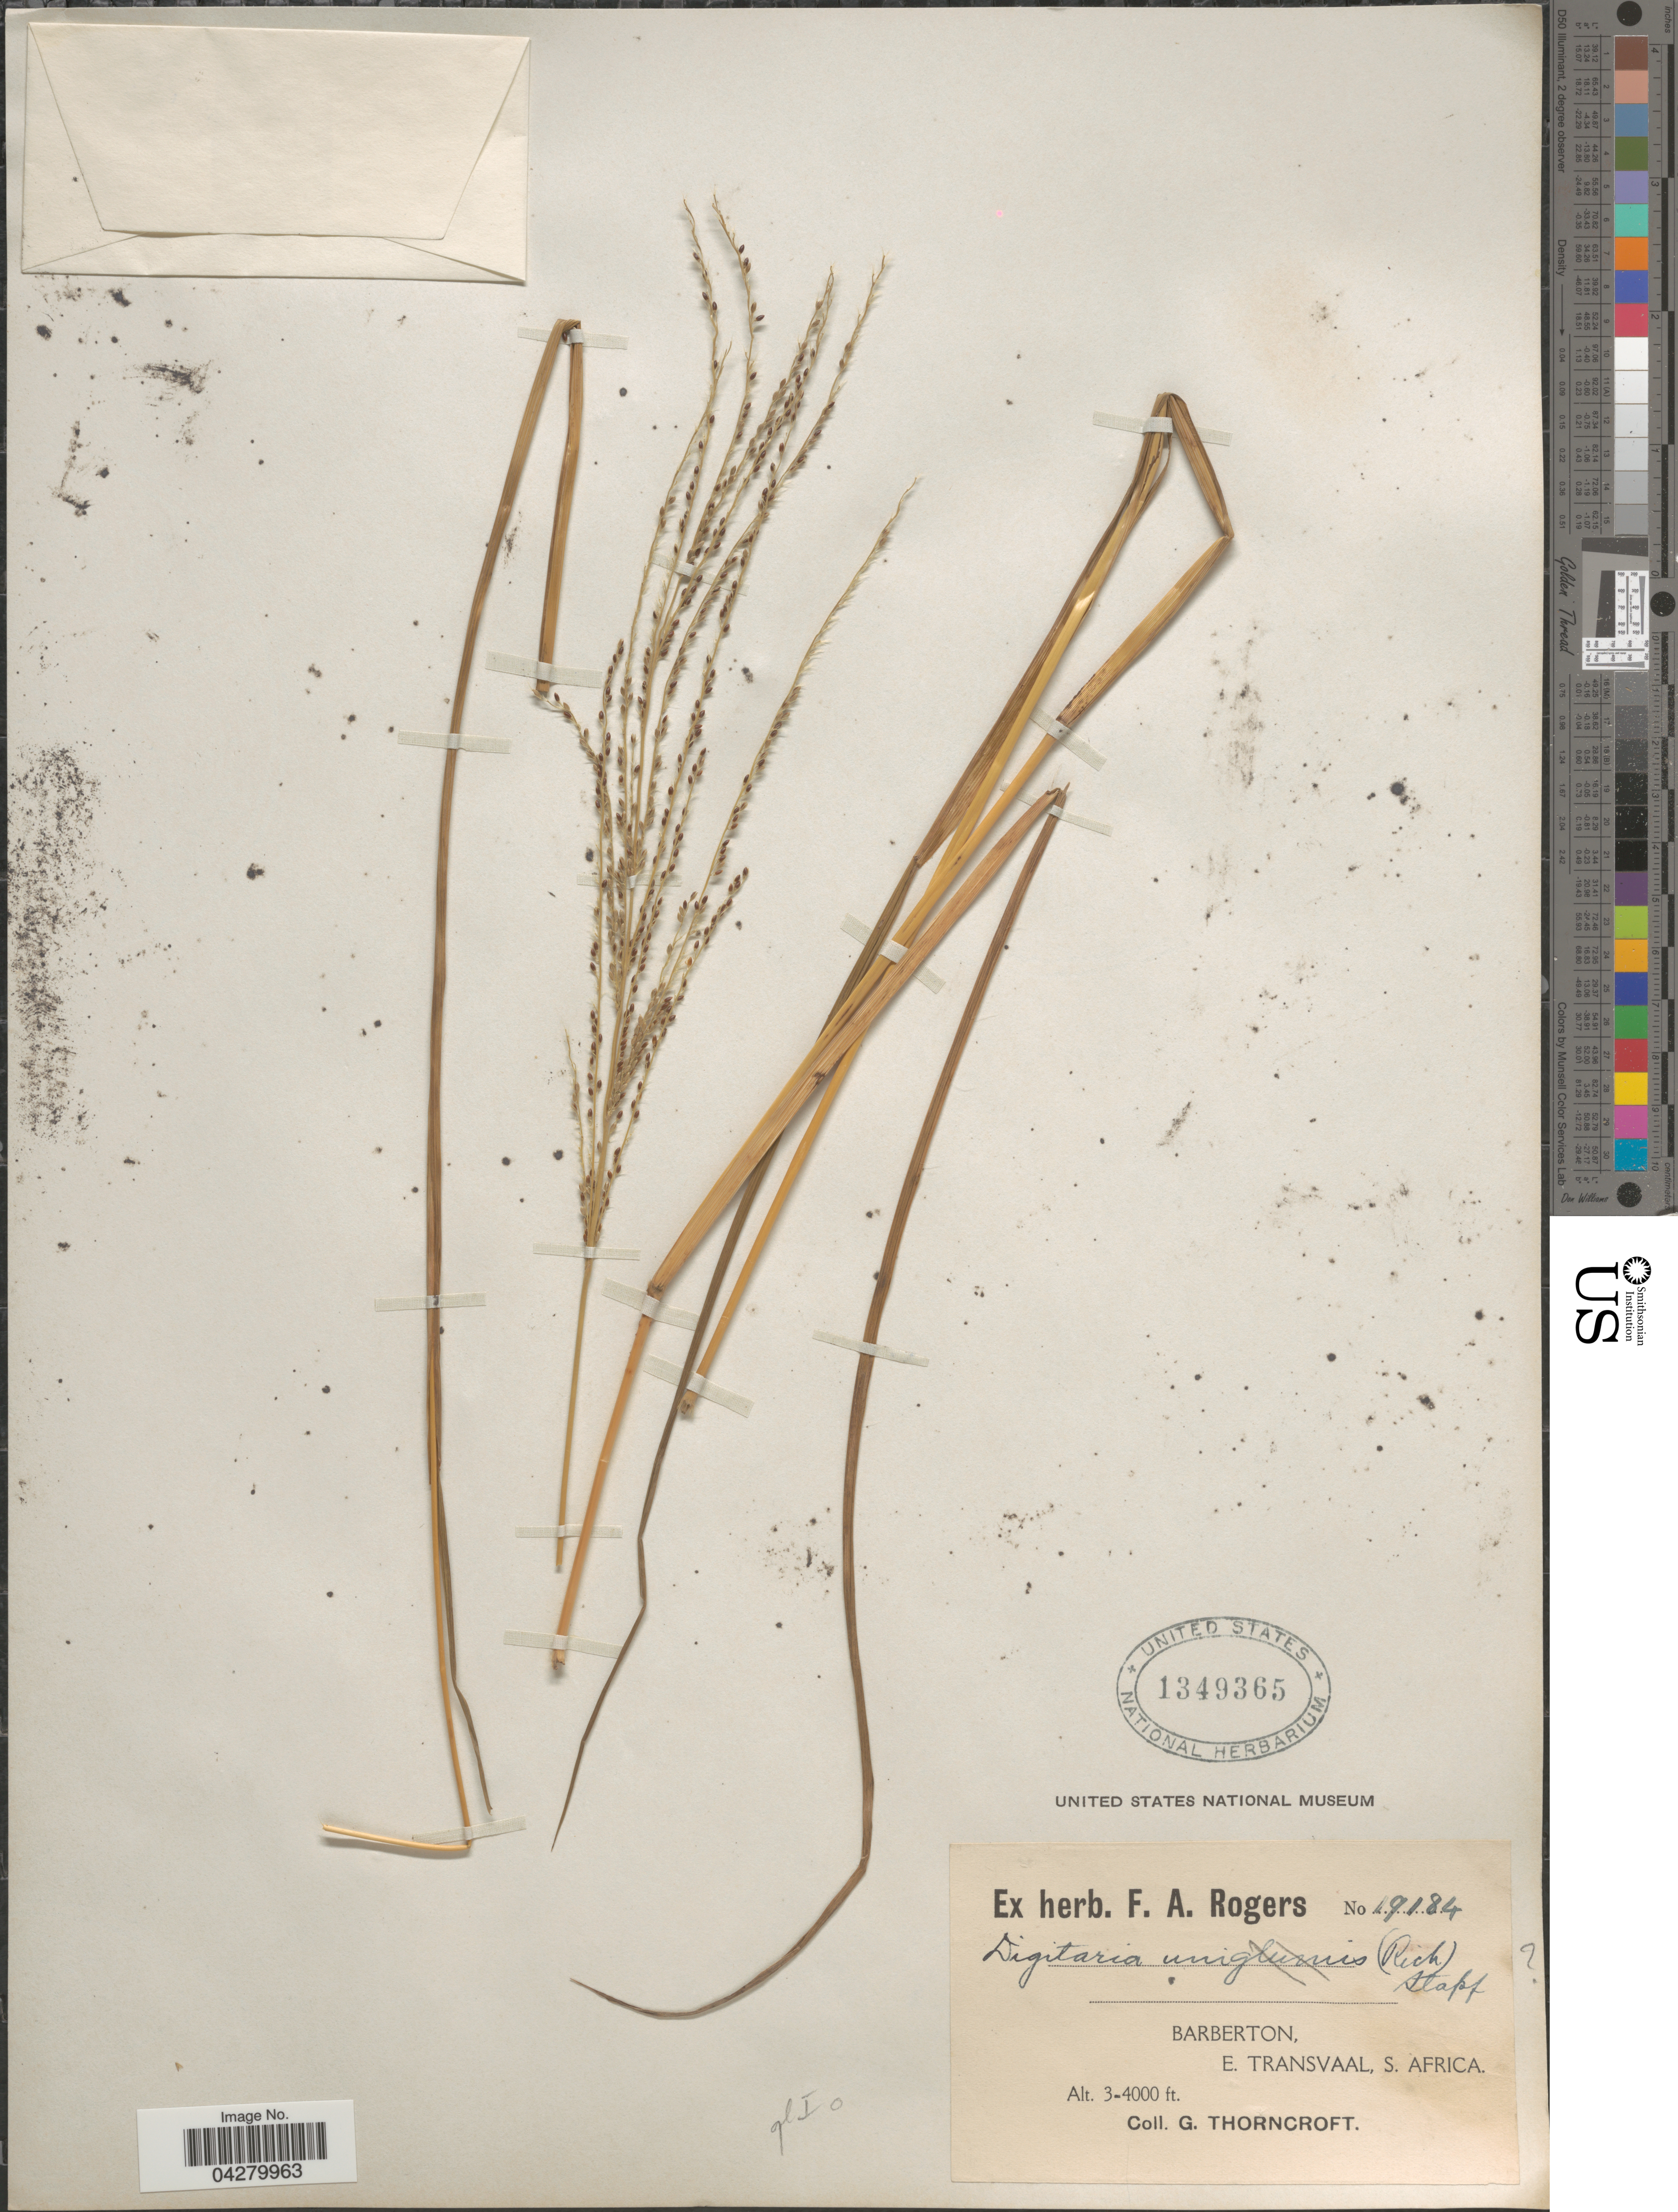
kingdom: Plantae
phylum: Tracheophyta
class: Liliopsida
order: Poales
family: Poaceae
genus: Digitaria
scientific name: Digitaria diagonalis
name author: (Nees) Stapf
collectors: G. Thorncroft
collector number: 19184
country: South Africa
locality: Barberton, E. Transvaal.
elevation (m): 914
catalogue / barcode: US 1349365